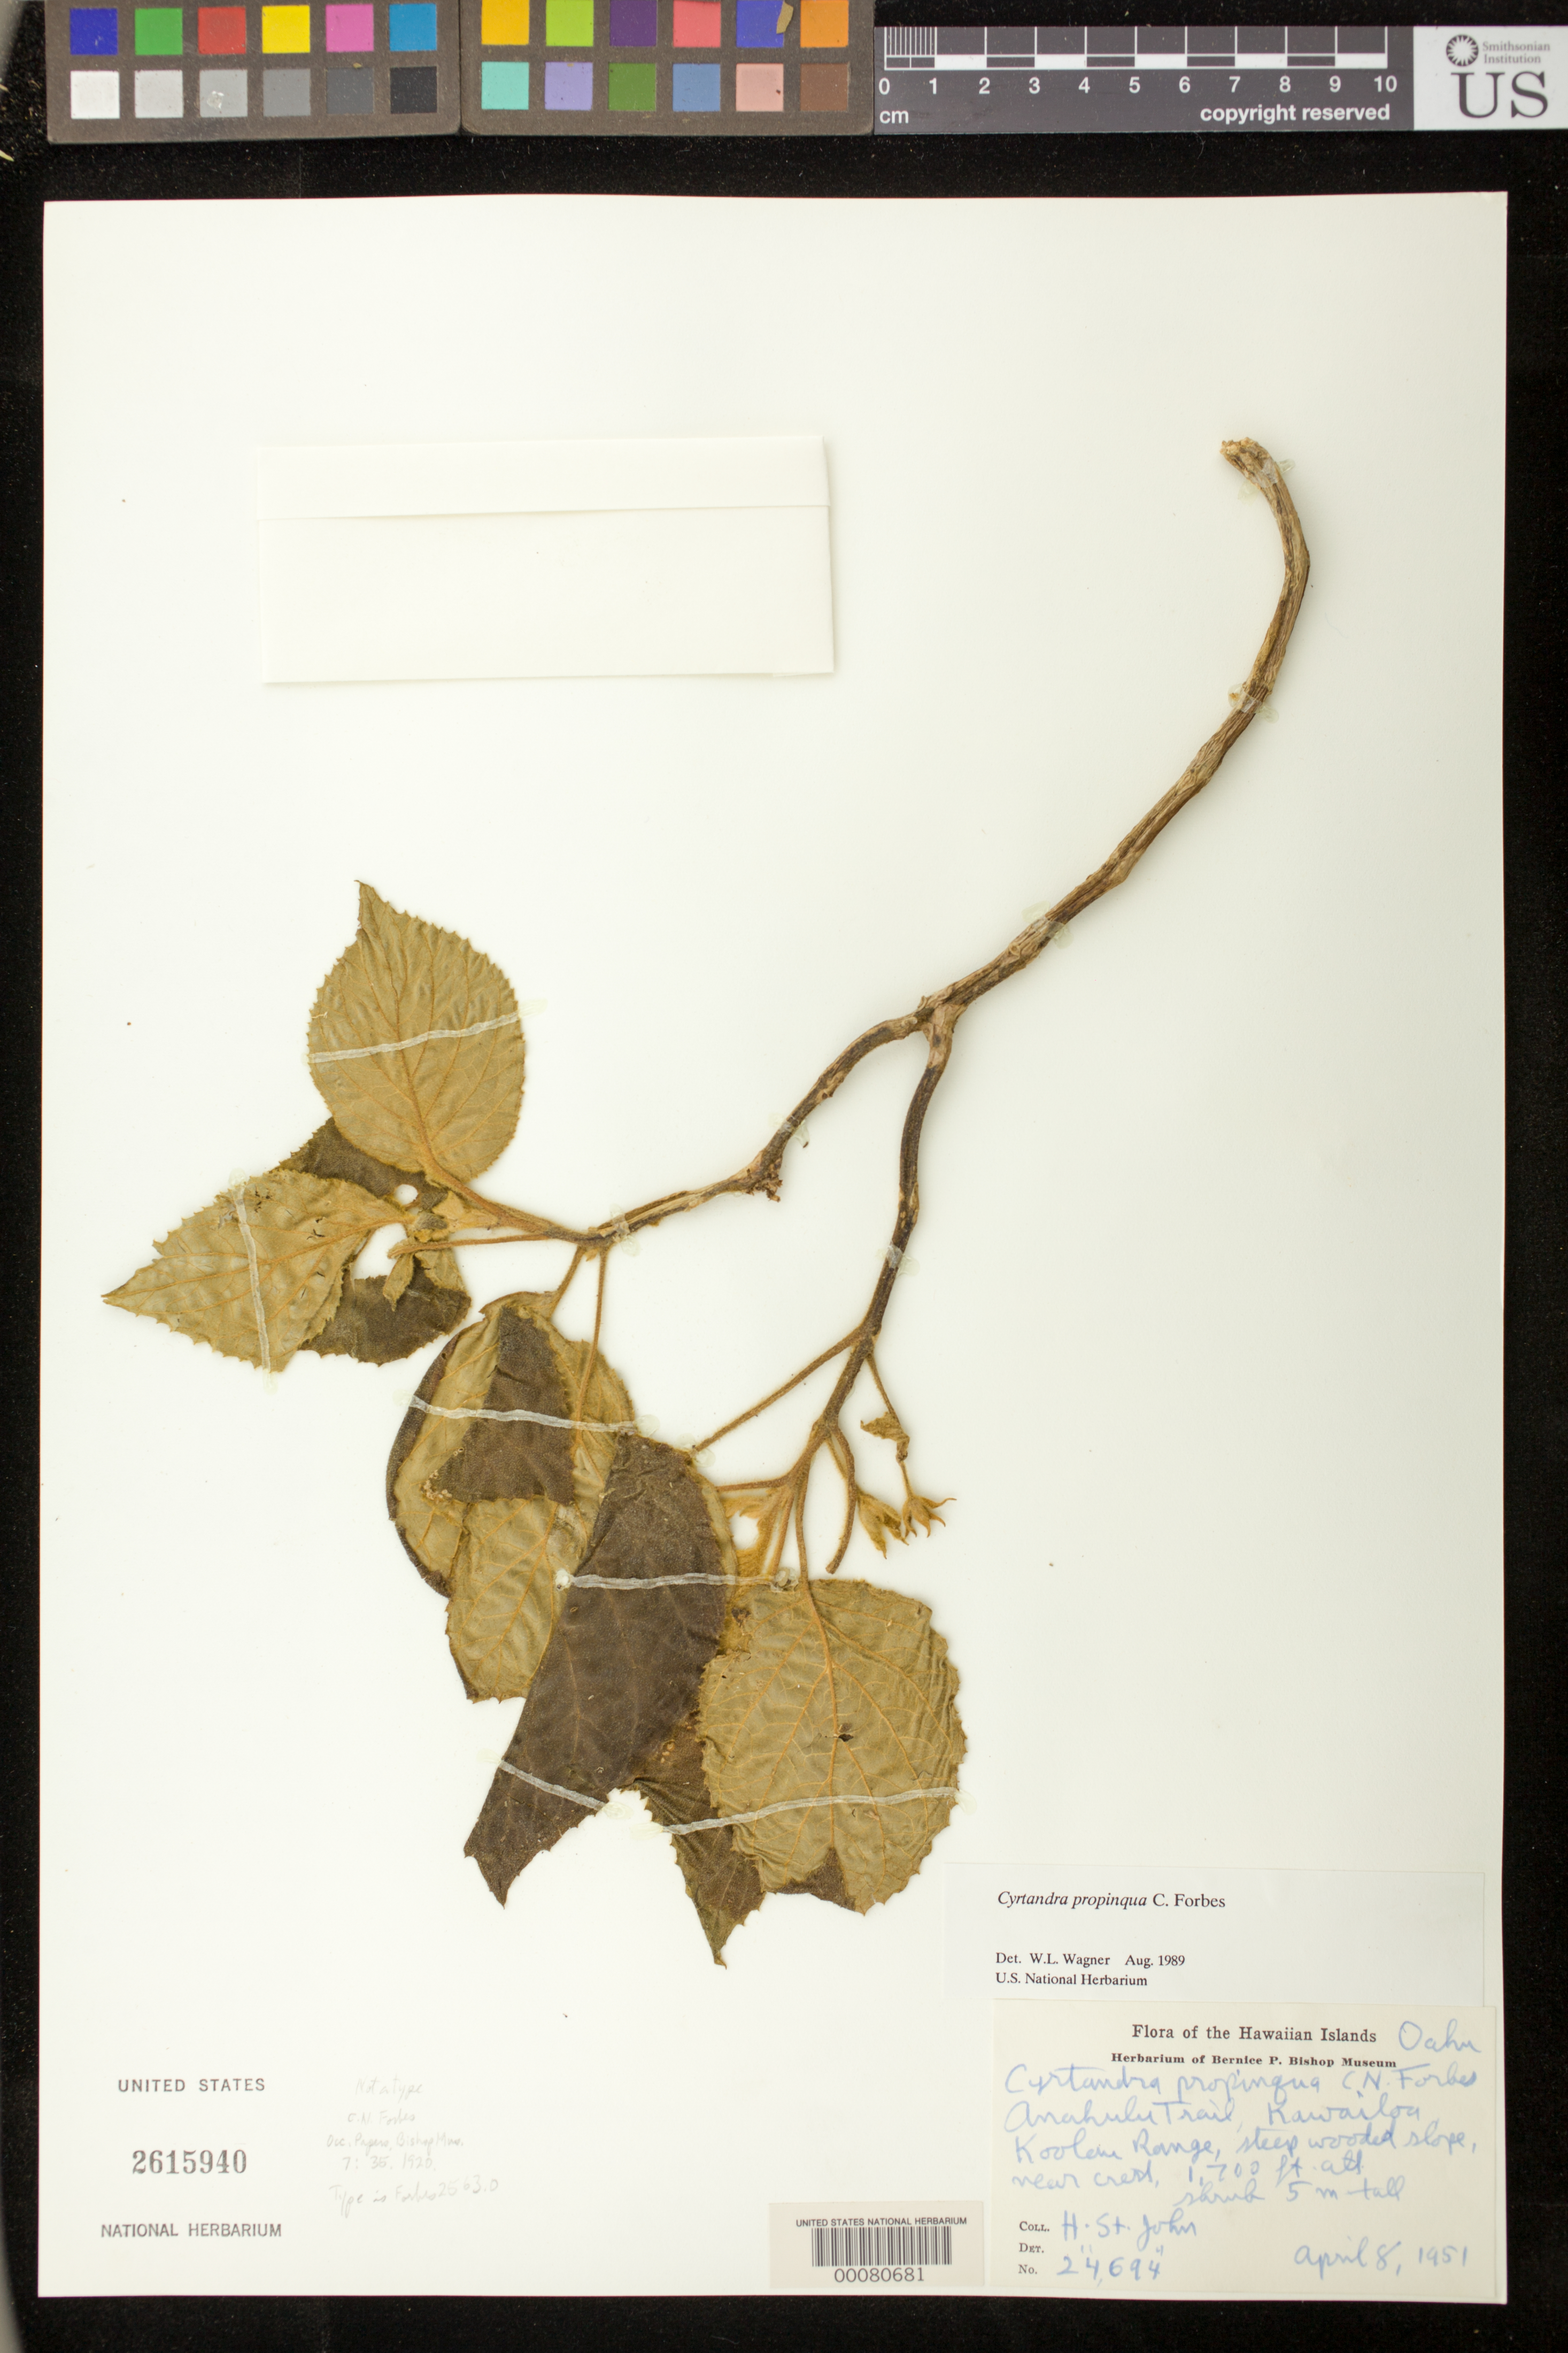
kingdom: Plantae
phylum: Tracheophyta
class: Magnoliopsida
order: Lamiales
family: Gesneriaceae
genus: Cyrtandra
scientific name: Cyrtandra propinqua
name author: C.N. Forbes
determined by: St. John, H.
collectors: H. St. John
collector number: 24694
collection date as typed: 08 Apr 1951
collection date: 1951-04-08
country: United States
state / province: Hawaii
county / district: Honolulu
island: Oahu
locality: Anahulu trail, kawailoa, koolau range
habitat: Steep wooded slope, near crest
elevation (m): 518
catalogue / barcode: US 2615940